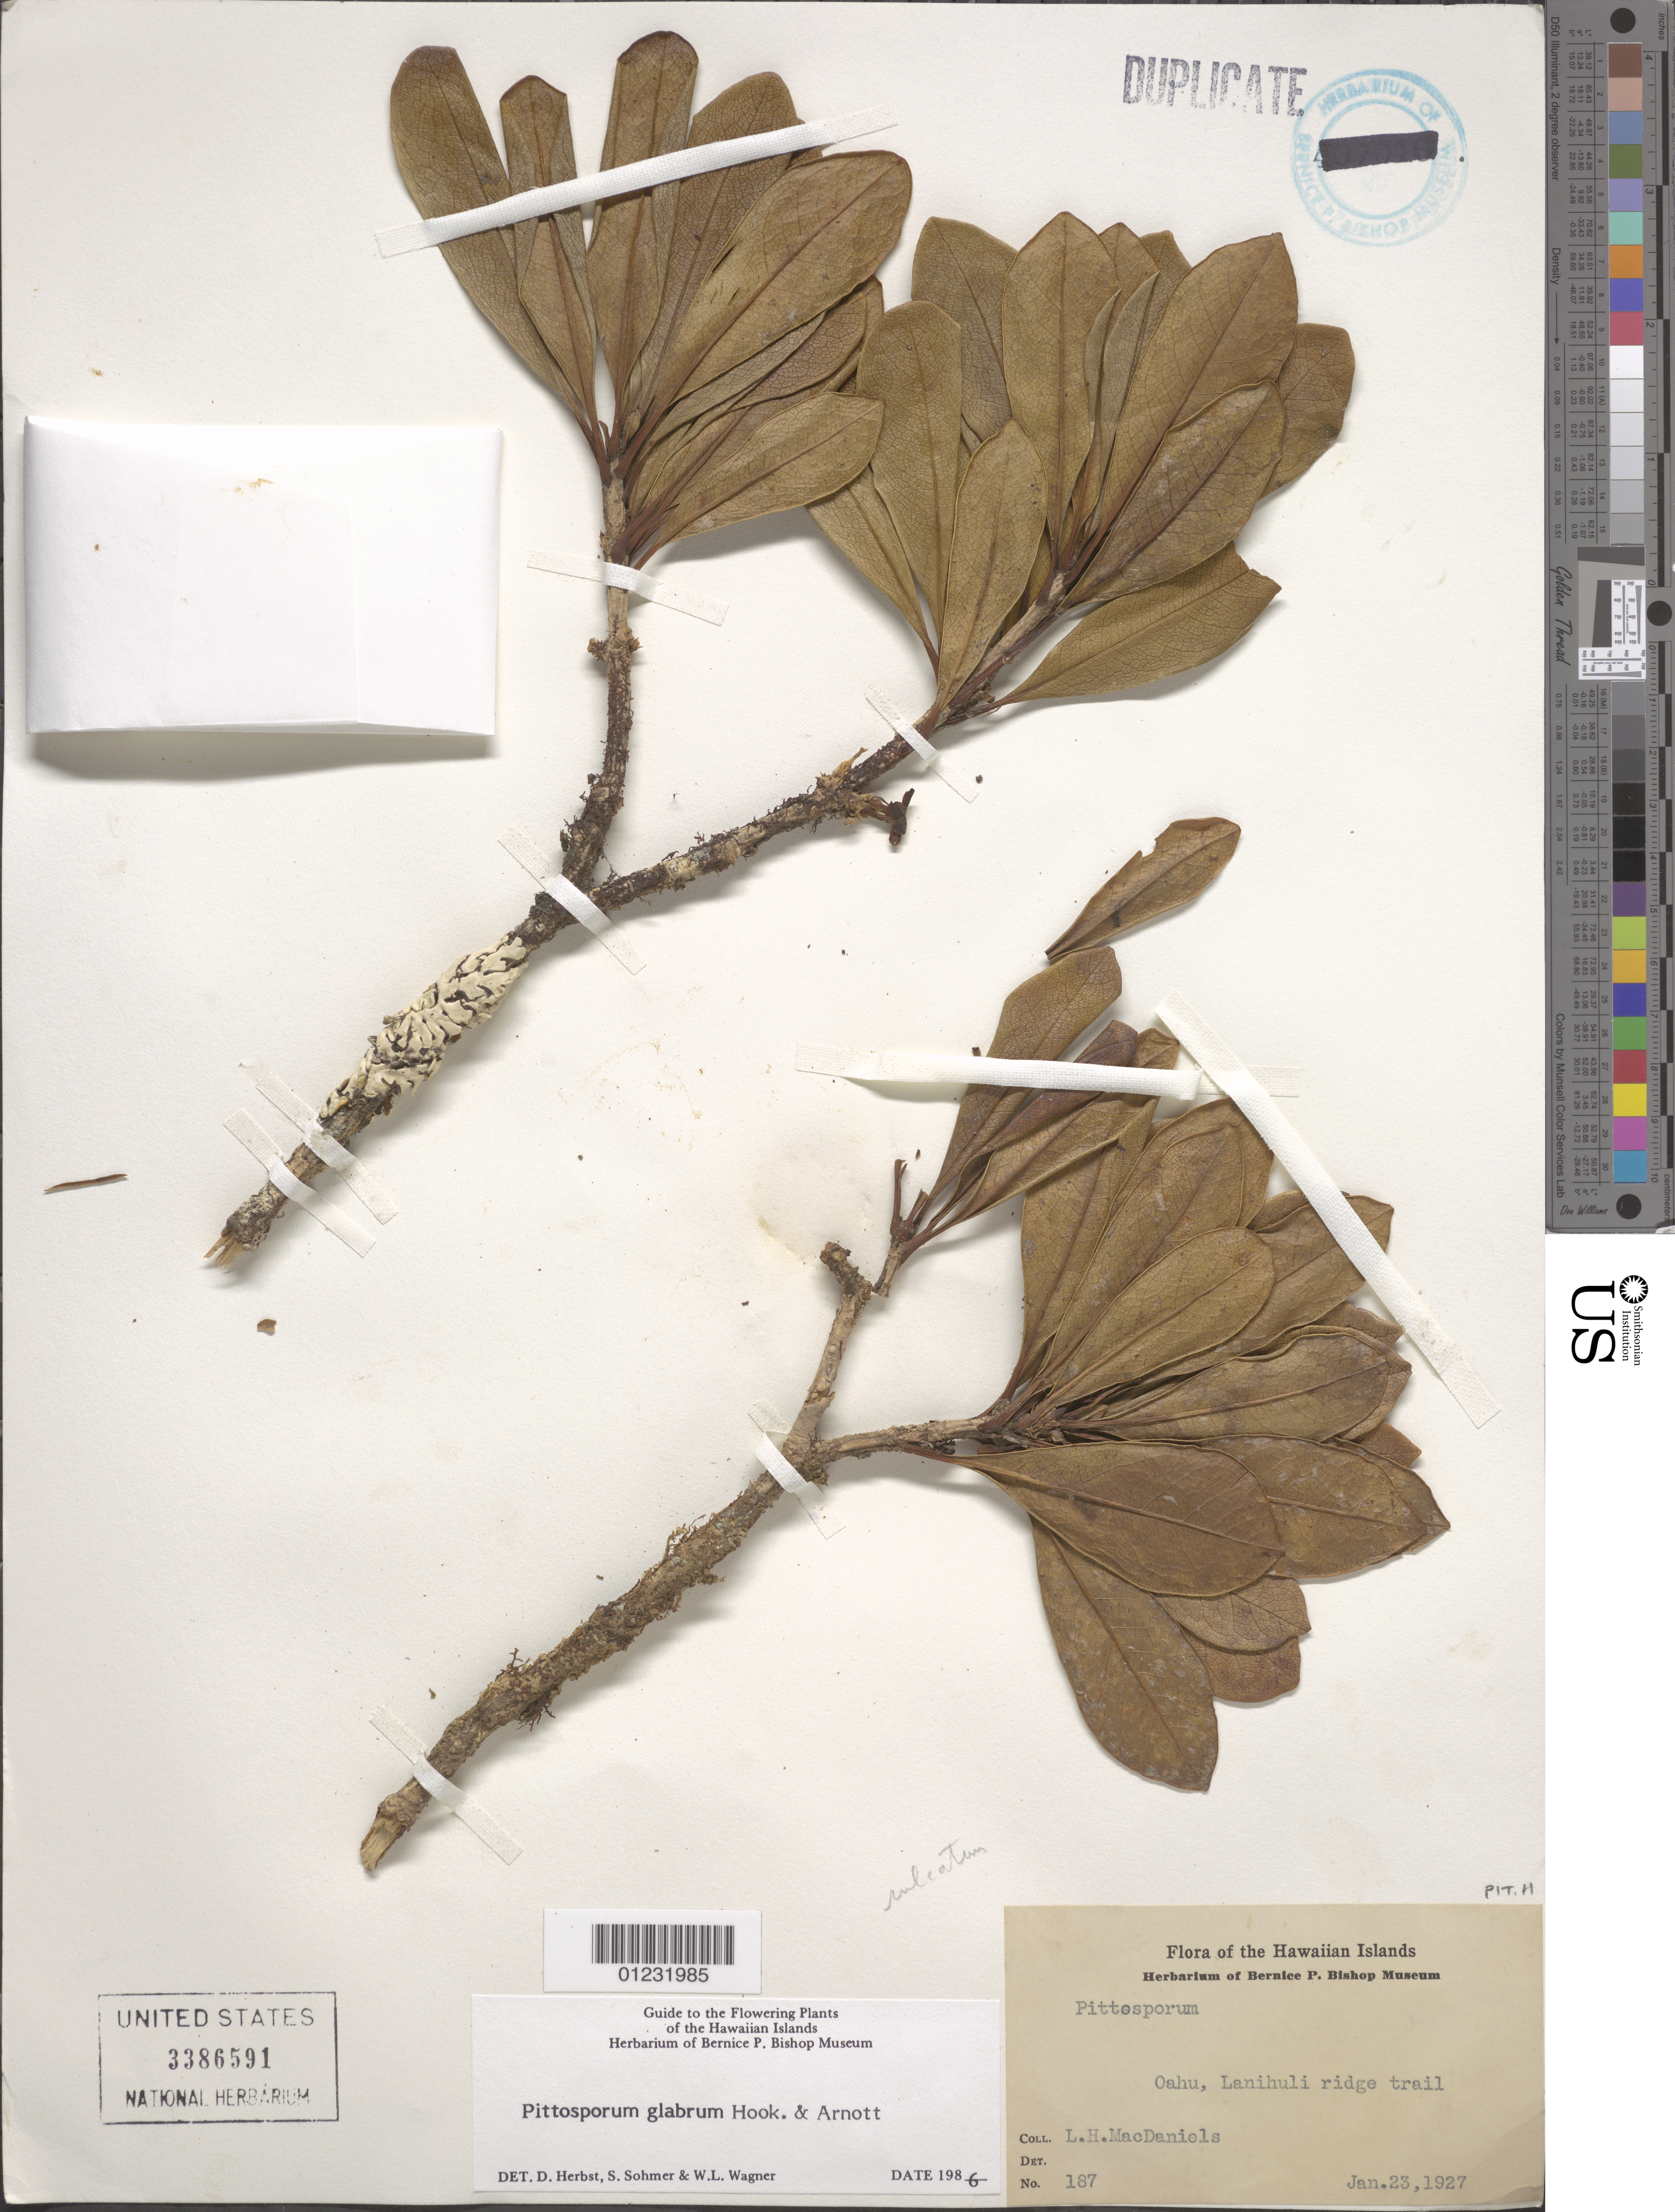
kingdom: Plantae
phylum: Tracheophyta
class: Magnoliopsida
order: Apiales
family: Pittosporaceae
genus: Pittosporum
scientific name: Pittosporum glabrum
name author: Hook. & Arn.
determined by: Herbst, D. R.; Sohmer, S. H.; Wagner, W. L.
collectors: L. MacDaniels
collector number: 187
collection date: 1927-01-23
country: United States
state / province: Hawaii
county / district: Honolulu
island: Oahu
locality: Lanihuli Ridge Trail.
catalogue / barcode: US 3386591